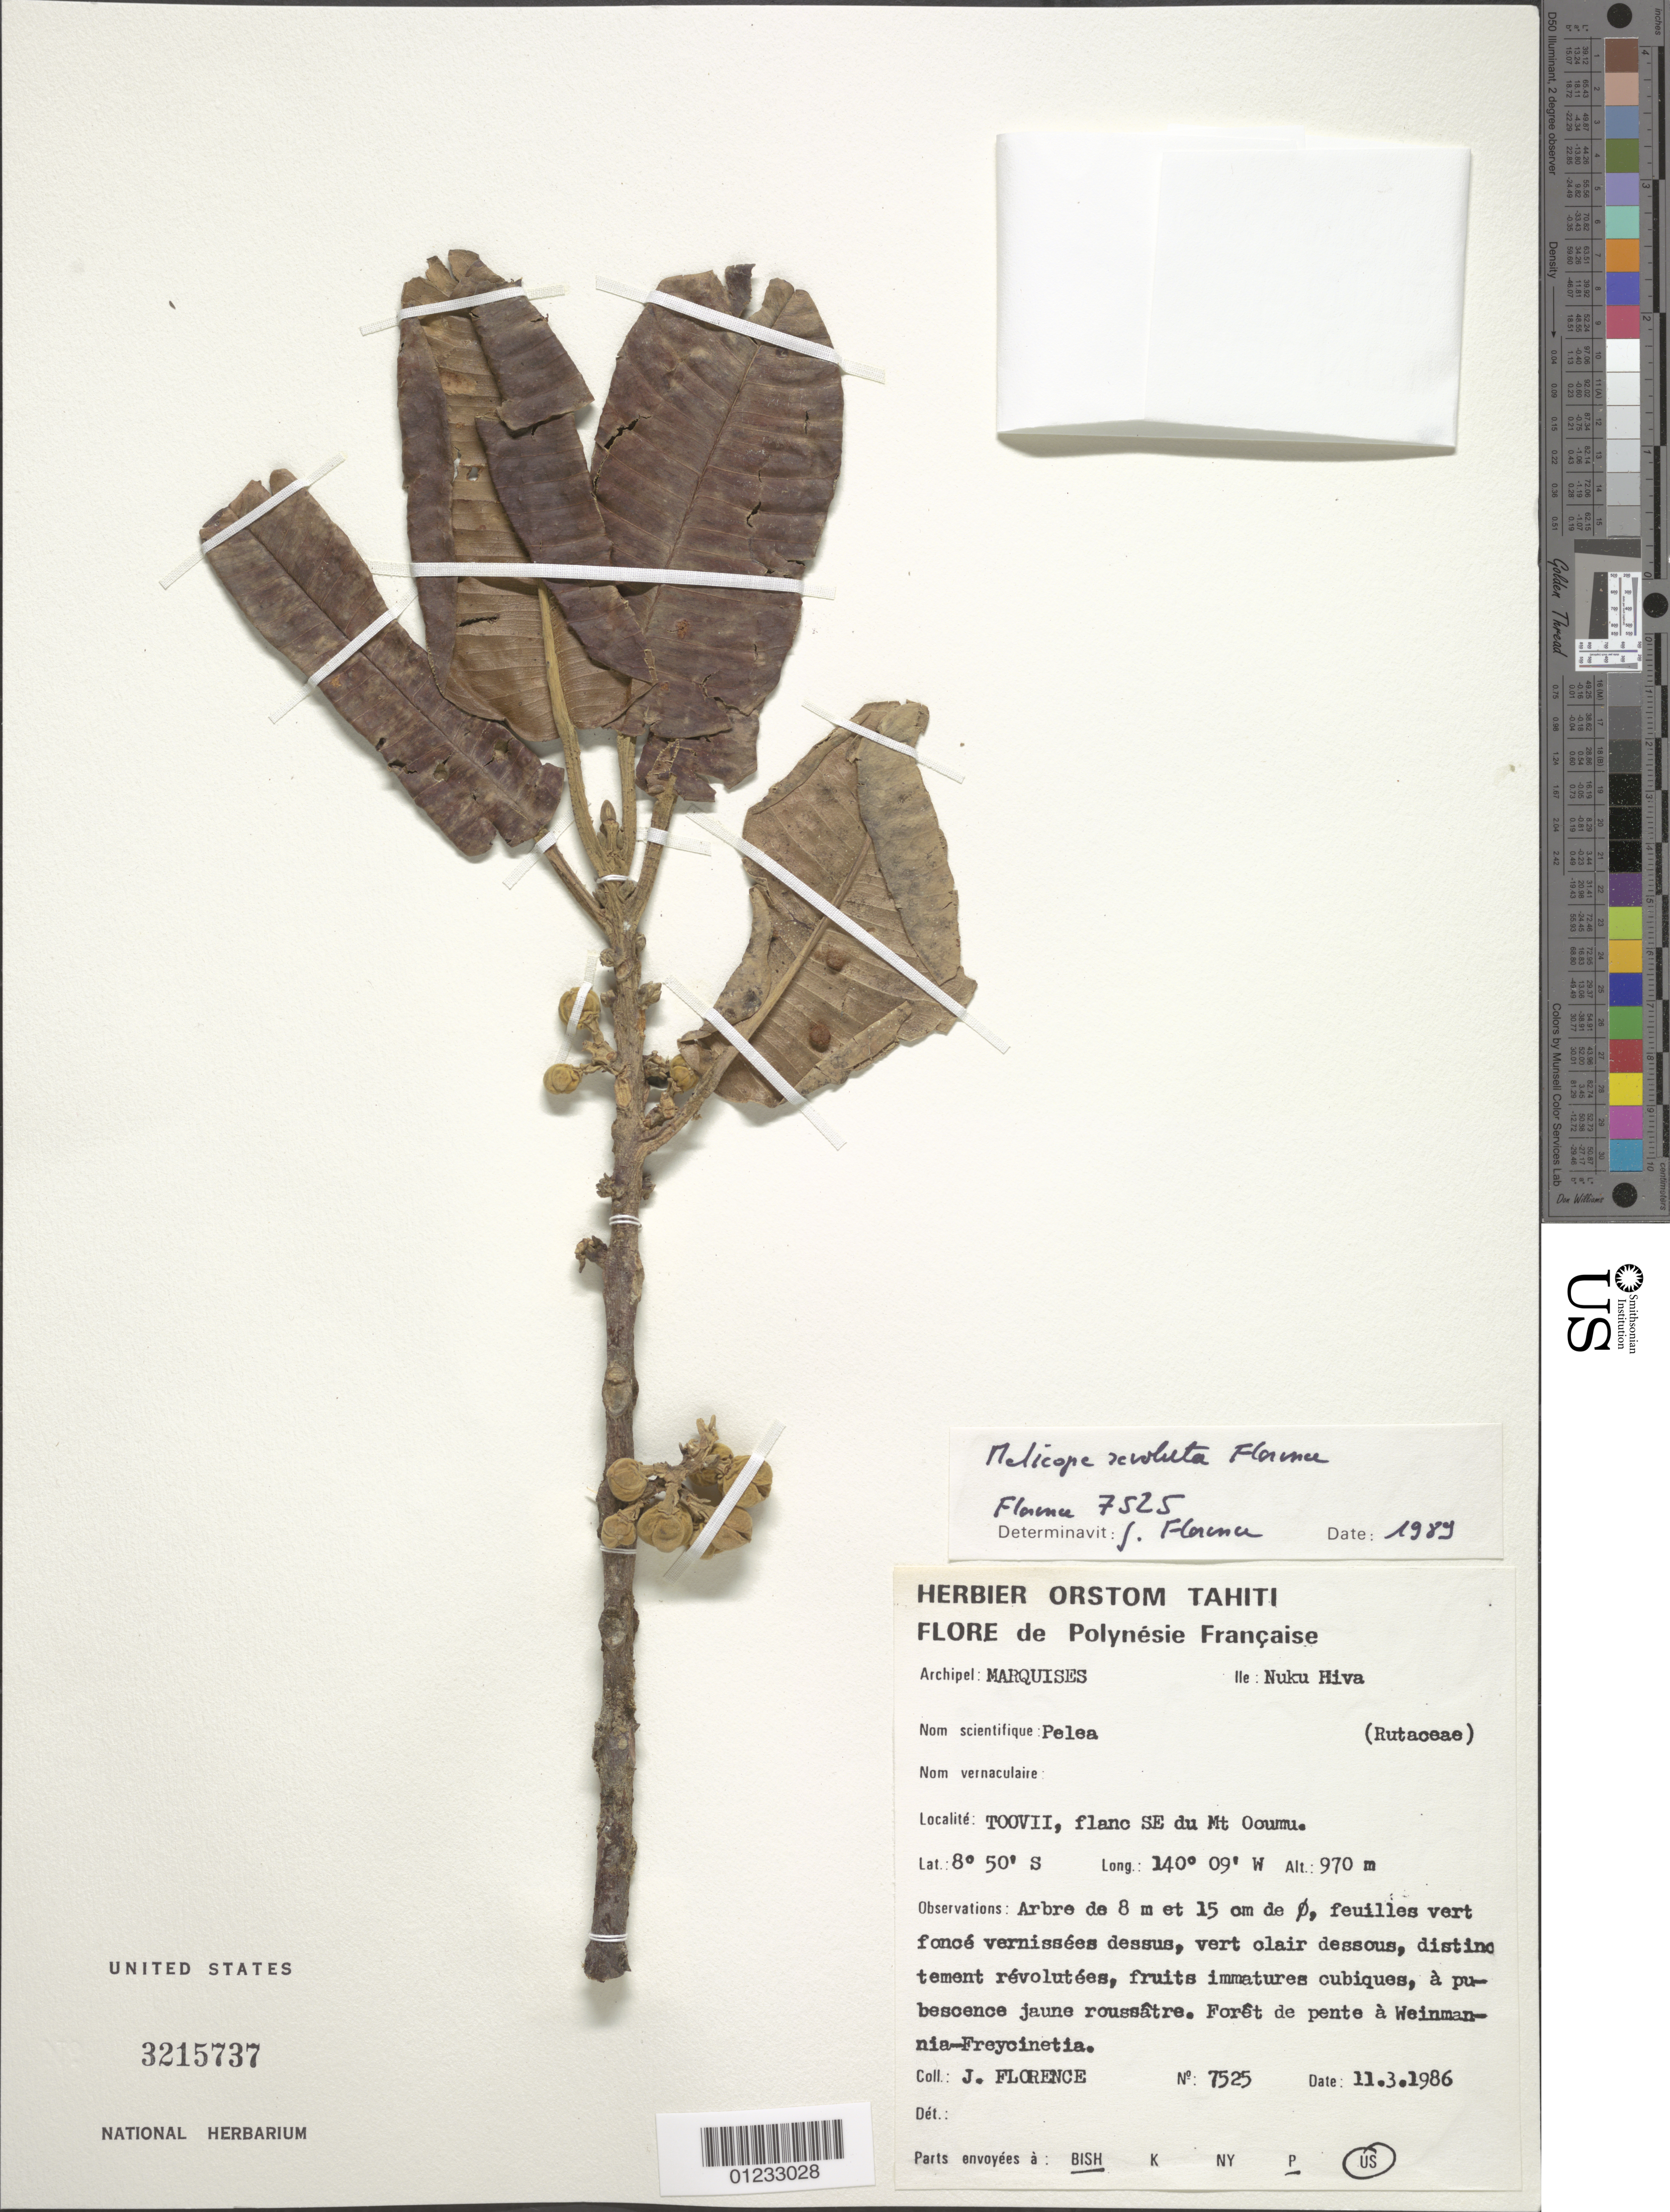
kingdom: Plantae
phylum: Tracheophyta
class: Magnoliopsida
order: Sapindales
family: Rutaceae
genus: Melicope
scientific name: Melicope revoluta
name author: J. Florence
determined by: Florence, J.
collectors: J. Florence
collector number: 7525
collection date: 1986-03-11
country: French Polynesia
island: Nuku Hiva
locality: Toovii, flanc SE du Mt. Ooumu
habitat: Forêt de pente à Weinmannia-Freycinetia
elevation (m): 970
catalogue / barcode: US 3215737